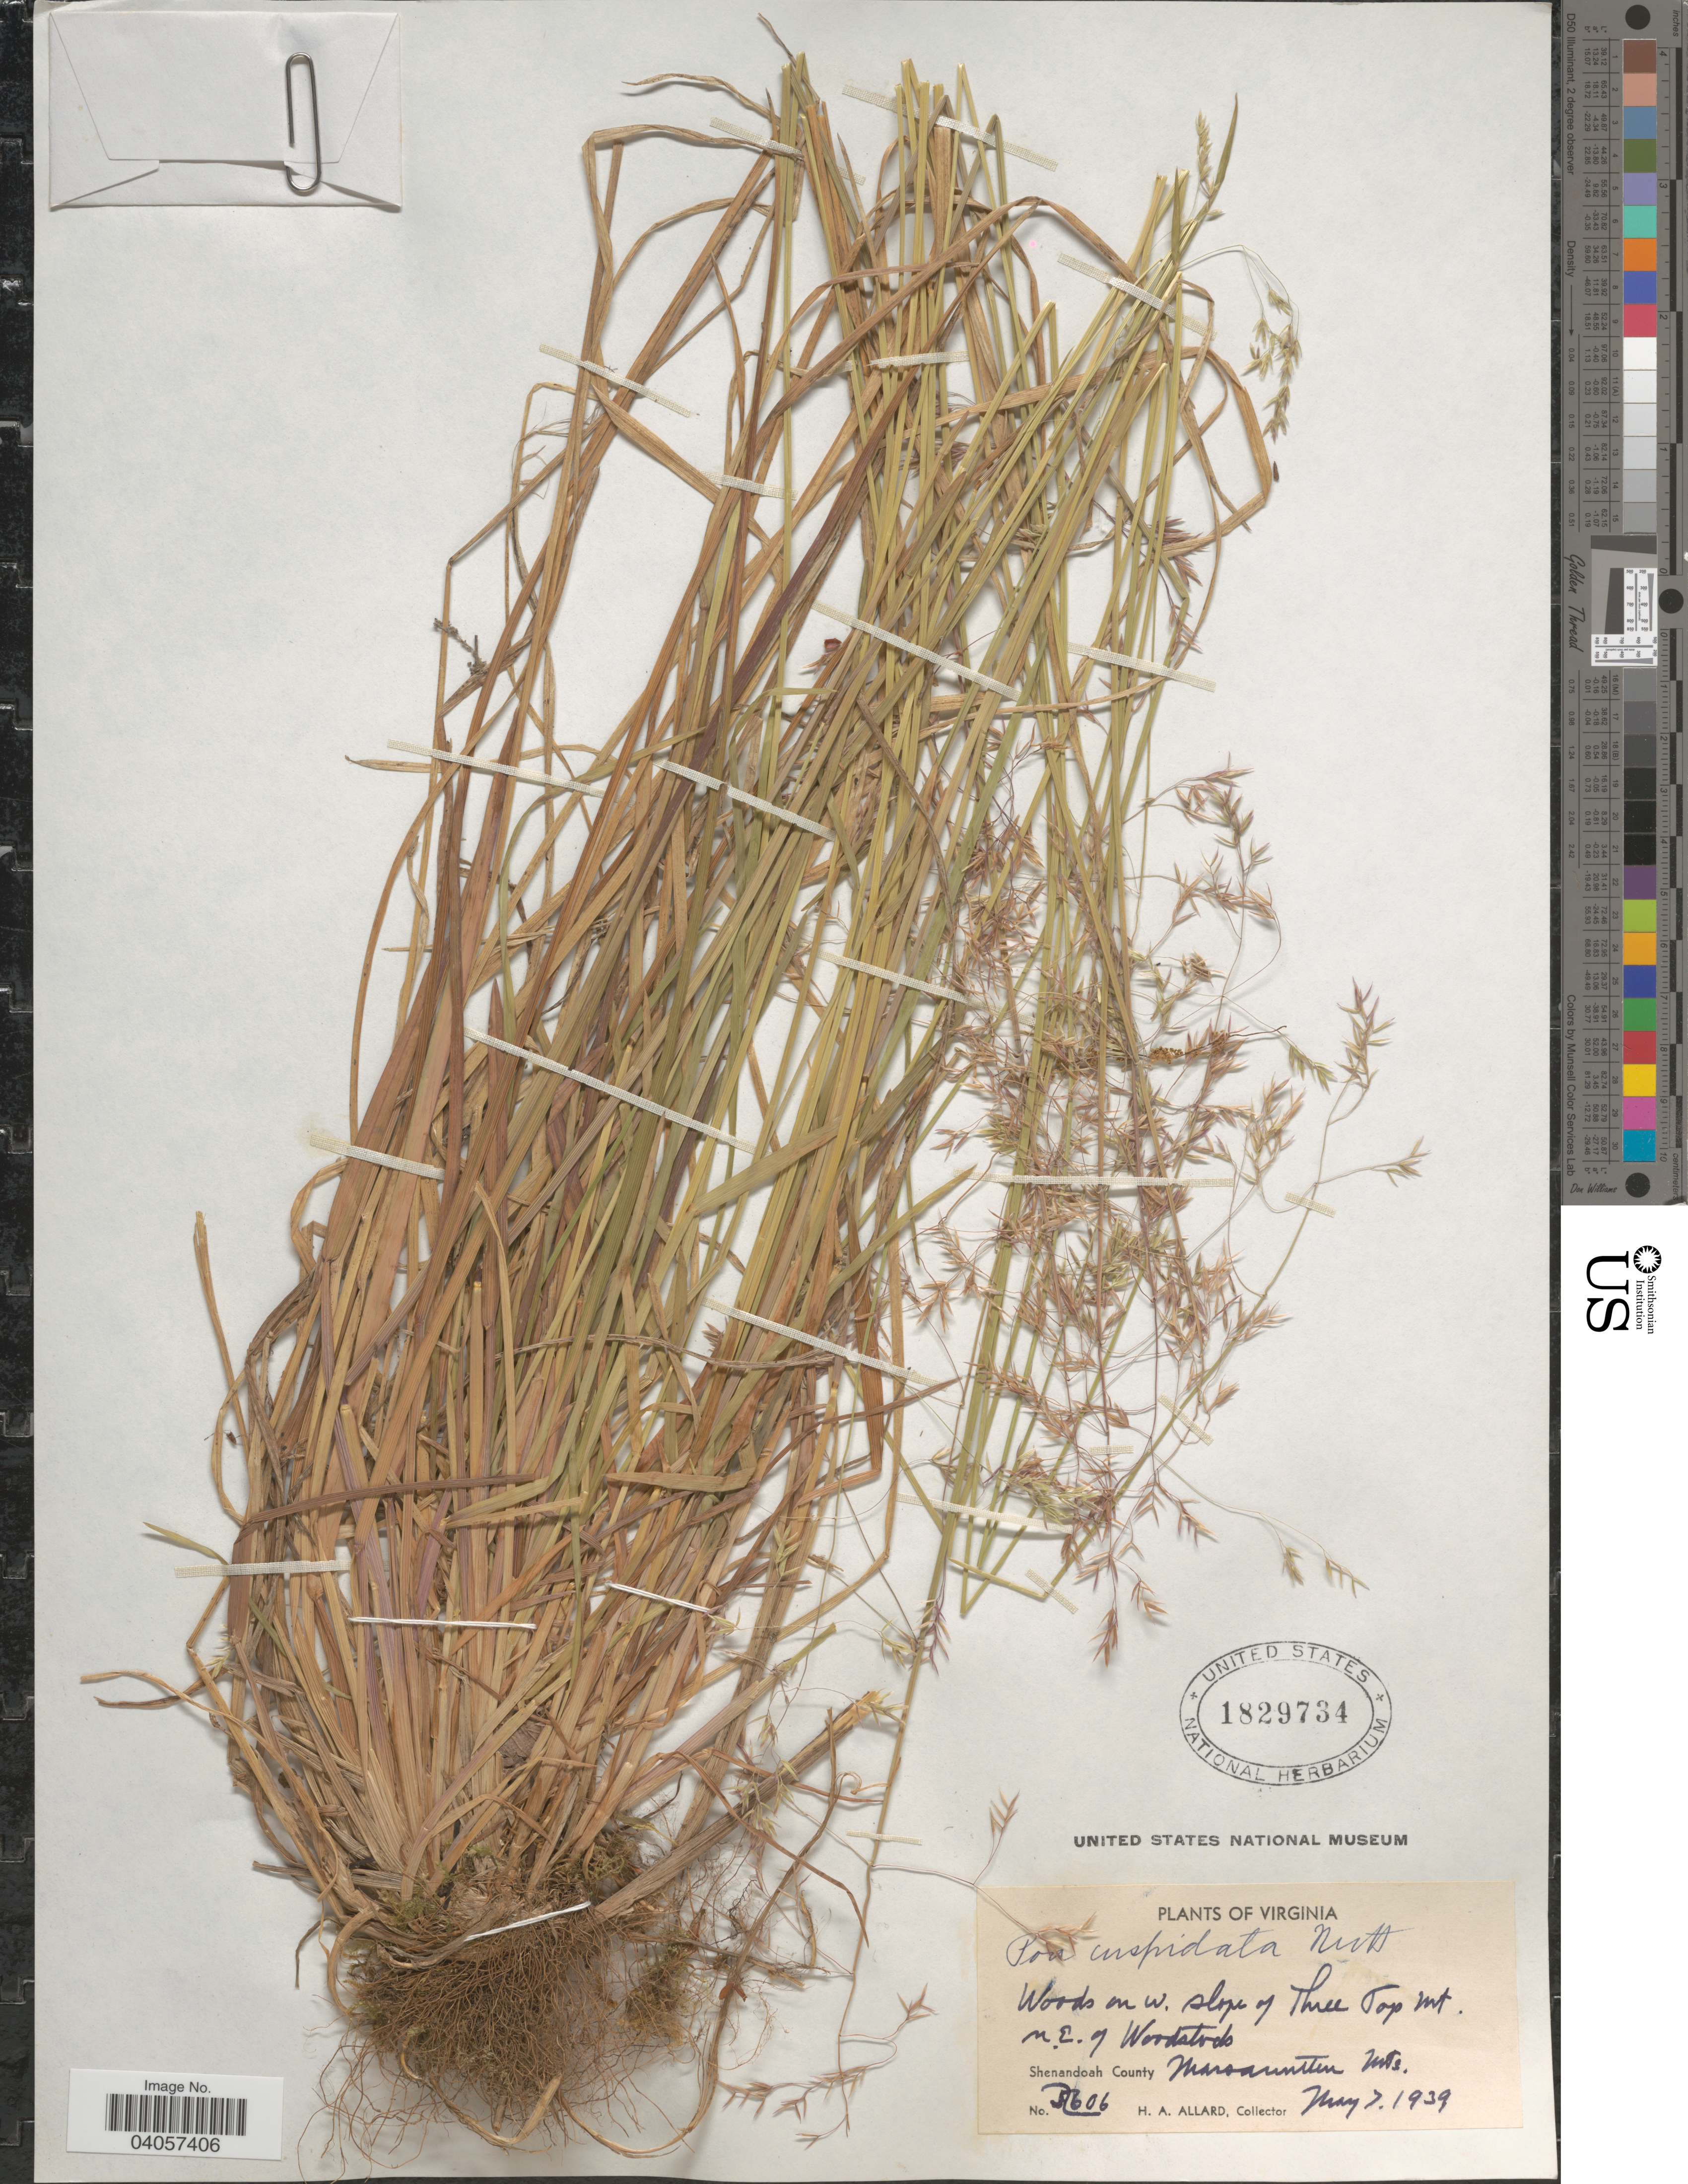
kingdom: Plantae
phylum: Tracheophyta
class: Liliopsida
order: Poales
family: Poaceae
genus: Poa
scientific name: Poa cuspidata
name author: Nutt.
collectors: H. A. Allard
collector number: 606*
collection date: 1939-05-07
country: United States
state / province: Virginia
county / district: Shenandoah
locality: Woods on w. slope of Three Top Mt. N. E. of Woodstock. Shenandoah County. Massanutten Mts.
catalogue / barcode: US 1829734